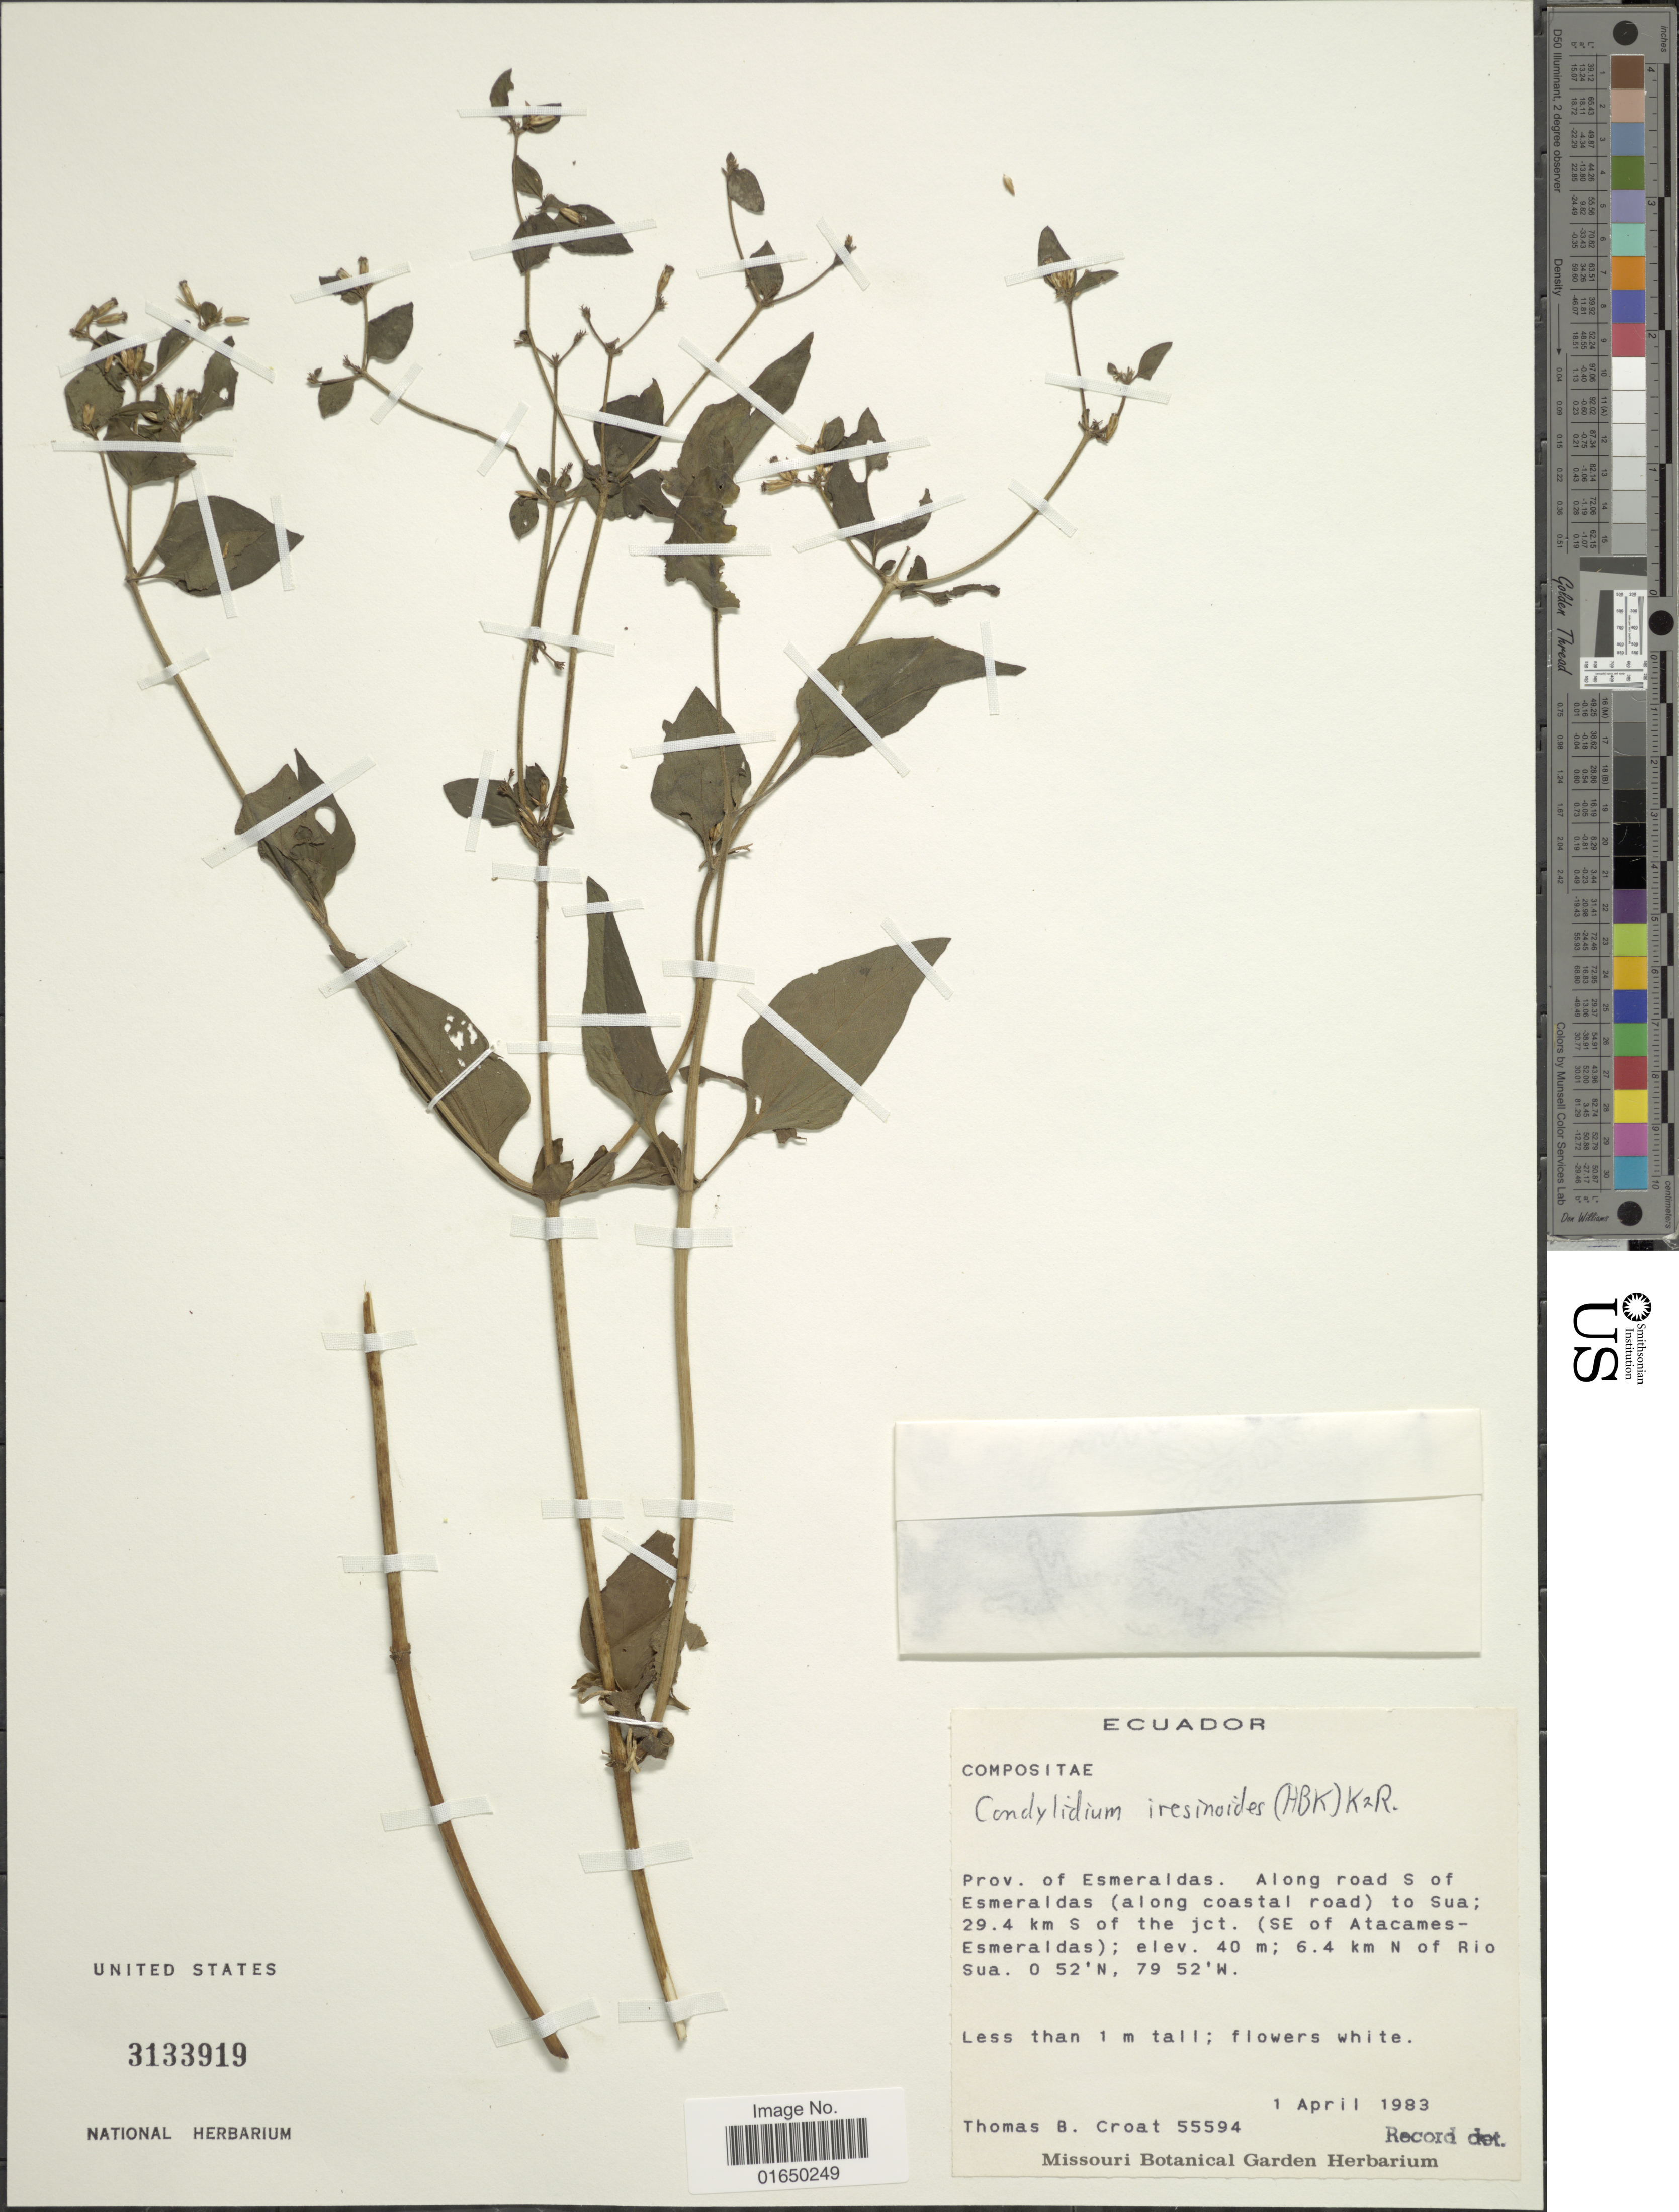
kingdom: Plantae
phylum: Tracheophyta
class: Magnoliopsida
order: Asterales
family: Asteraceae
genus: Condylidium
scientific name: Condylidium iresinoides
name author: (Kunth) R.M. King & H. Rob.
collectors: T. B. Croat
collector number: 55594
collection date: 1983-04-01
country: Ecuador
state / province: Esmeraldas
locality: Along road S of Esmeraldas (along coastal road) to Sua; 29.4 km S of the jct. (SE of Atacames - Esmeraldas) 6.4 km N of Rio Sua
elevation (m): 40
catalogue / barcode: US 3133919